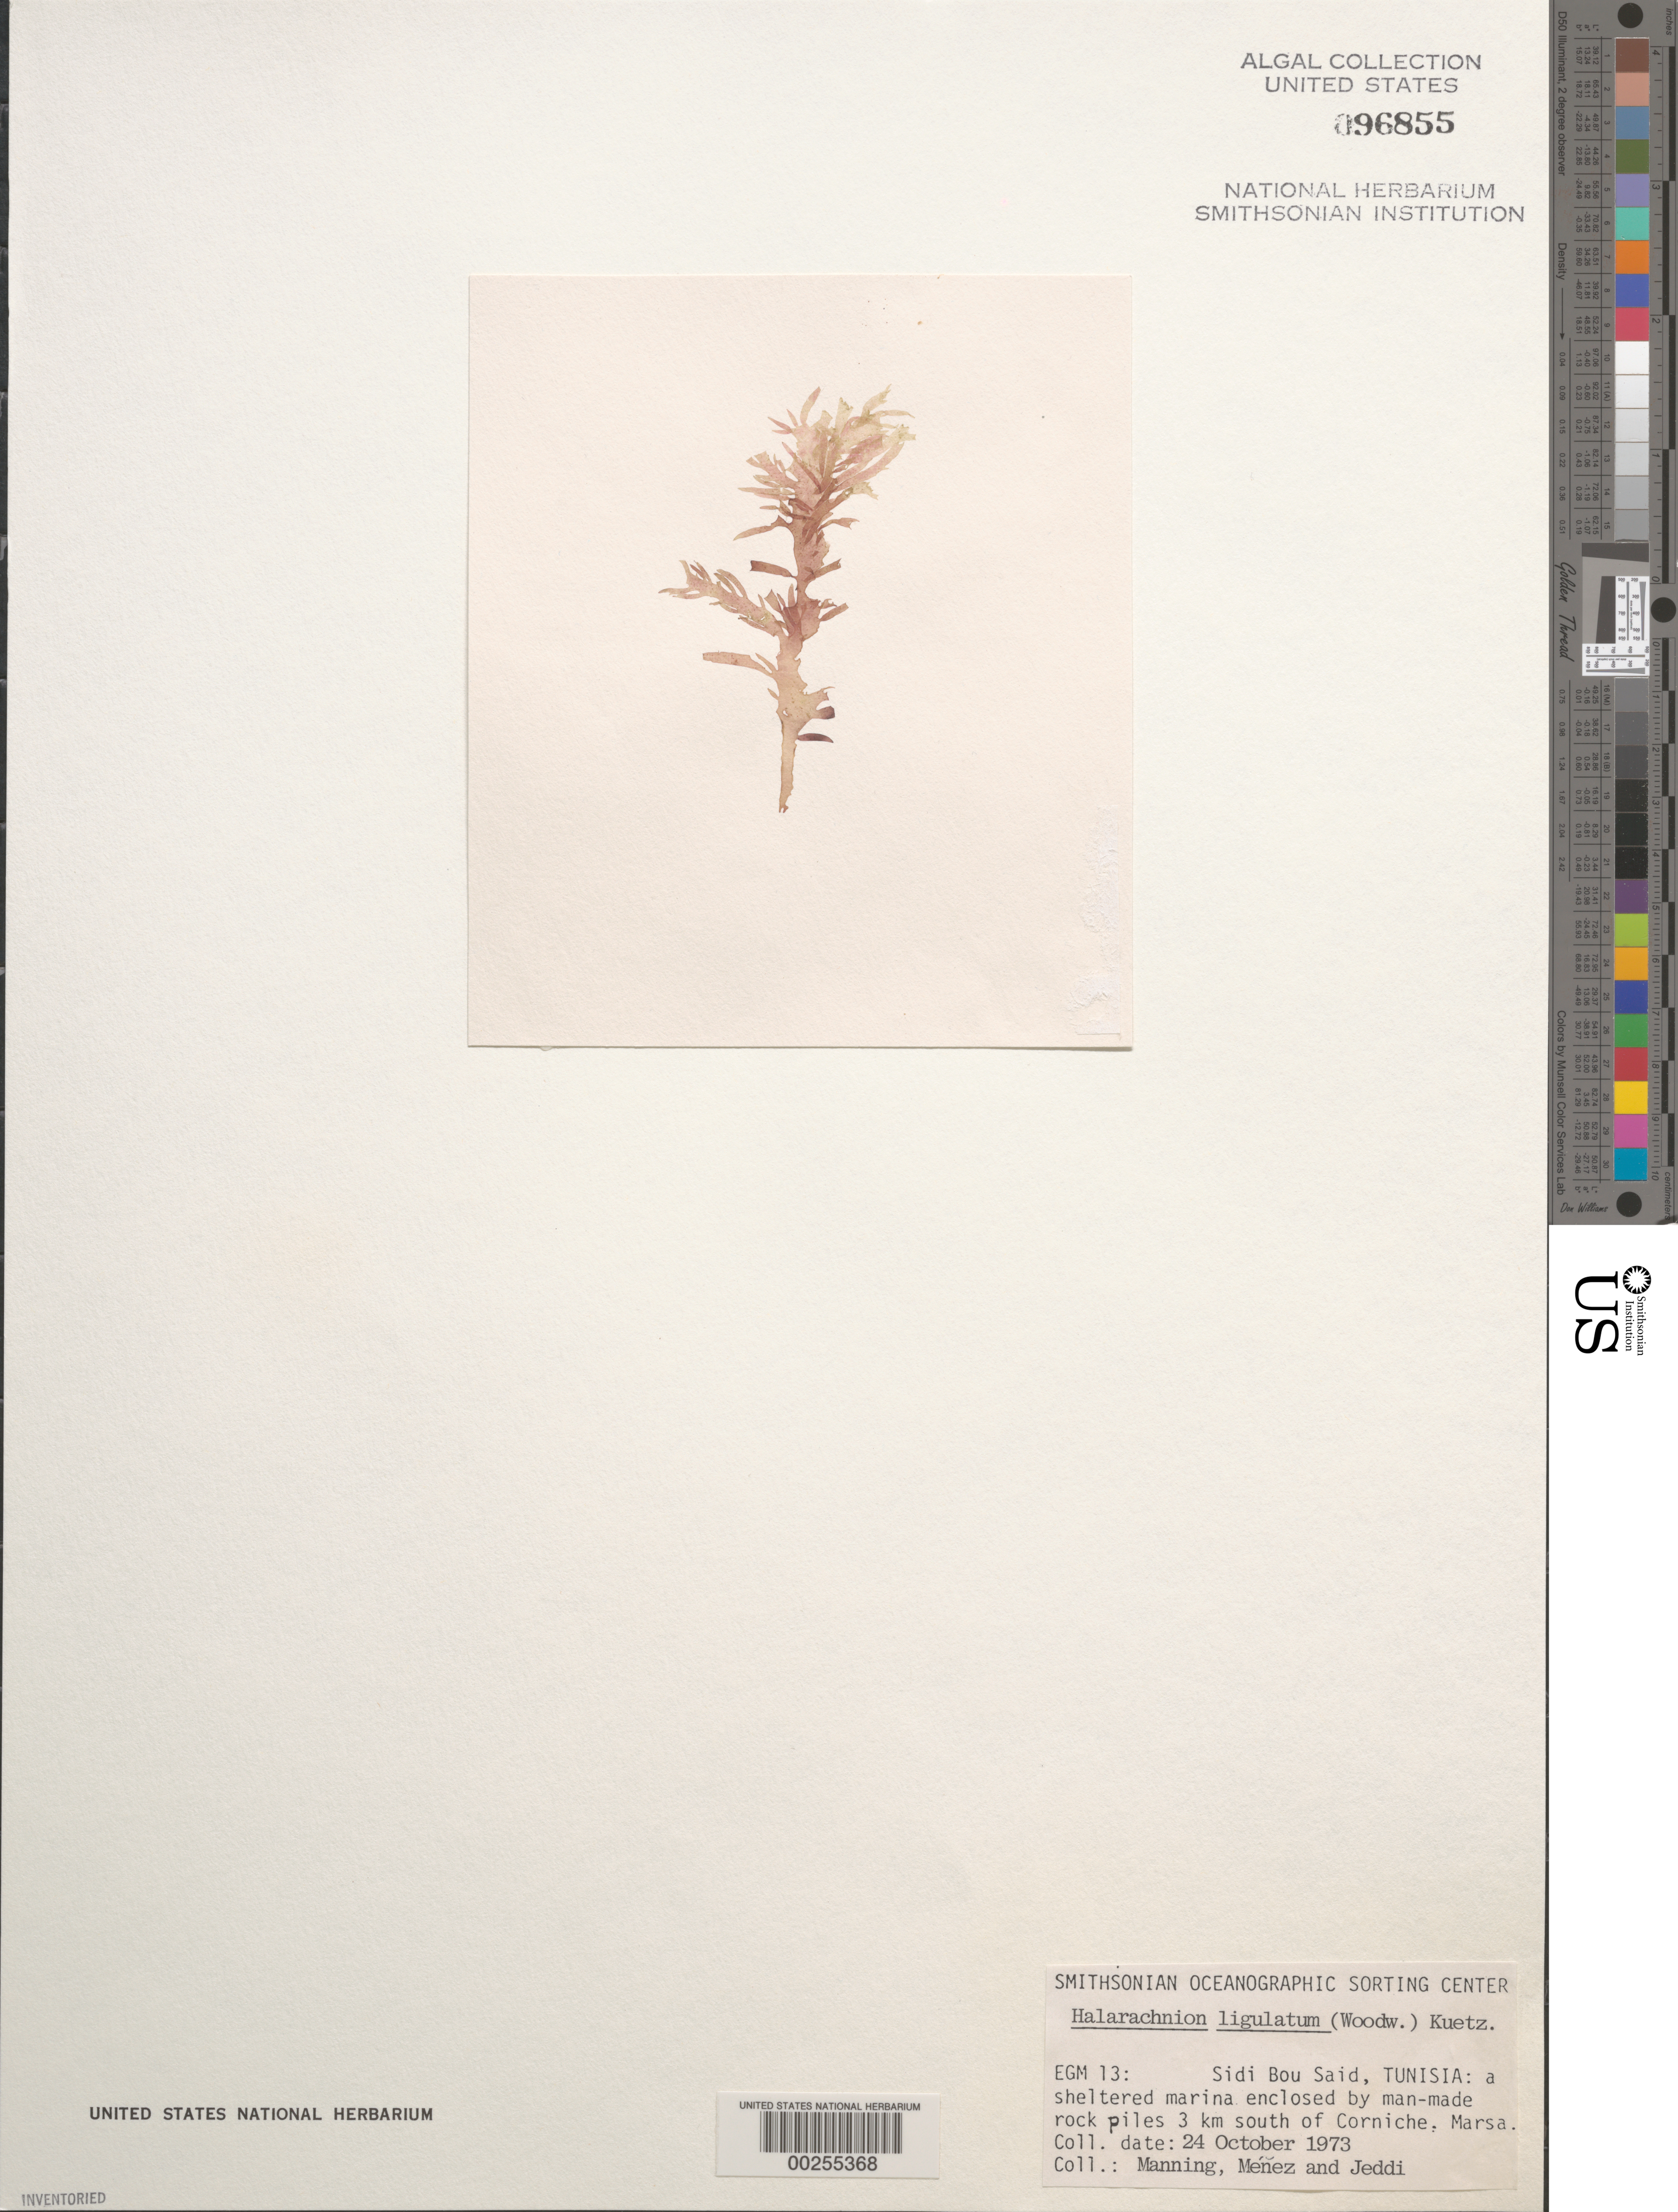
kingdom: Plantae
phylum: Rhodophyta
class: Florideophyceae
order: Gigartinales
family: Furcellariaceae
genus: Halarachnion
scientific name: Halarachnion ligulatum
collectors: R. Manning, Meñez & -. Jeddi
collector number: EGM 13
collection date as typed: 24 Oct 1973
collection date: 1973-10-24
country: Tunisia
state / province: Tunis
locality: Sidi bou said, three km south of corniche, la marsa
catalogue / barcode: US 96855